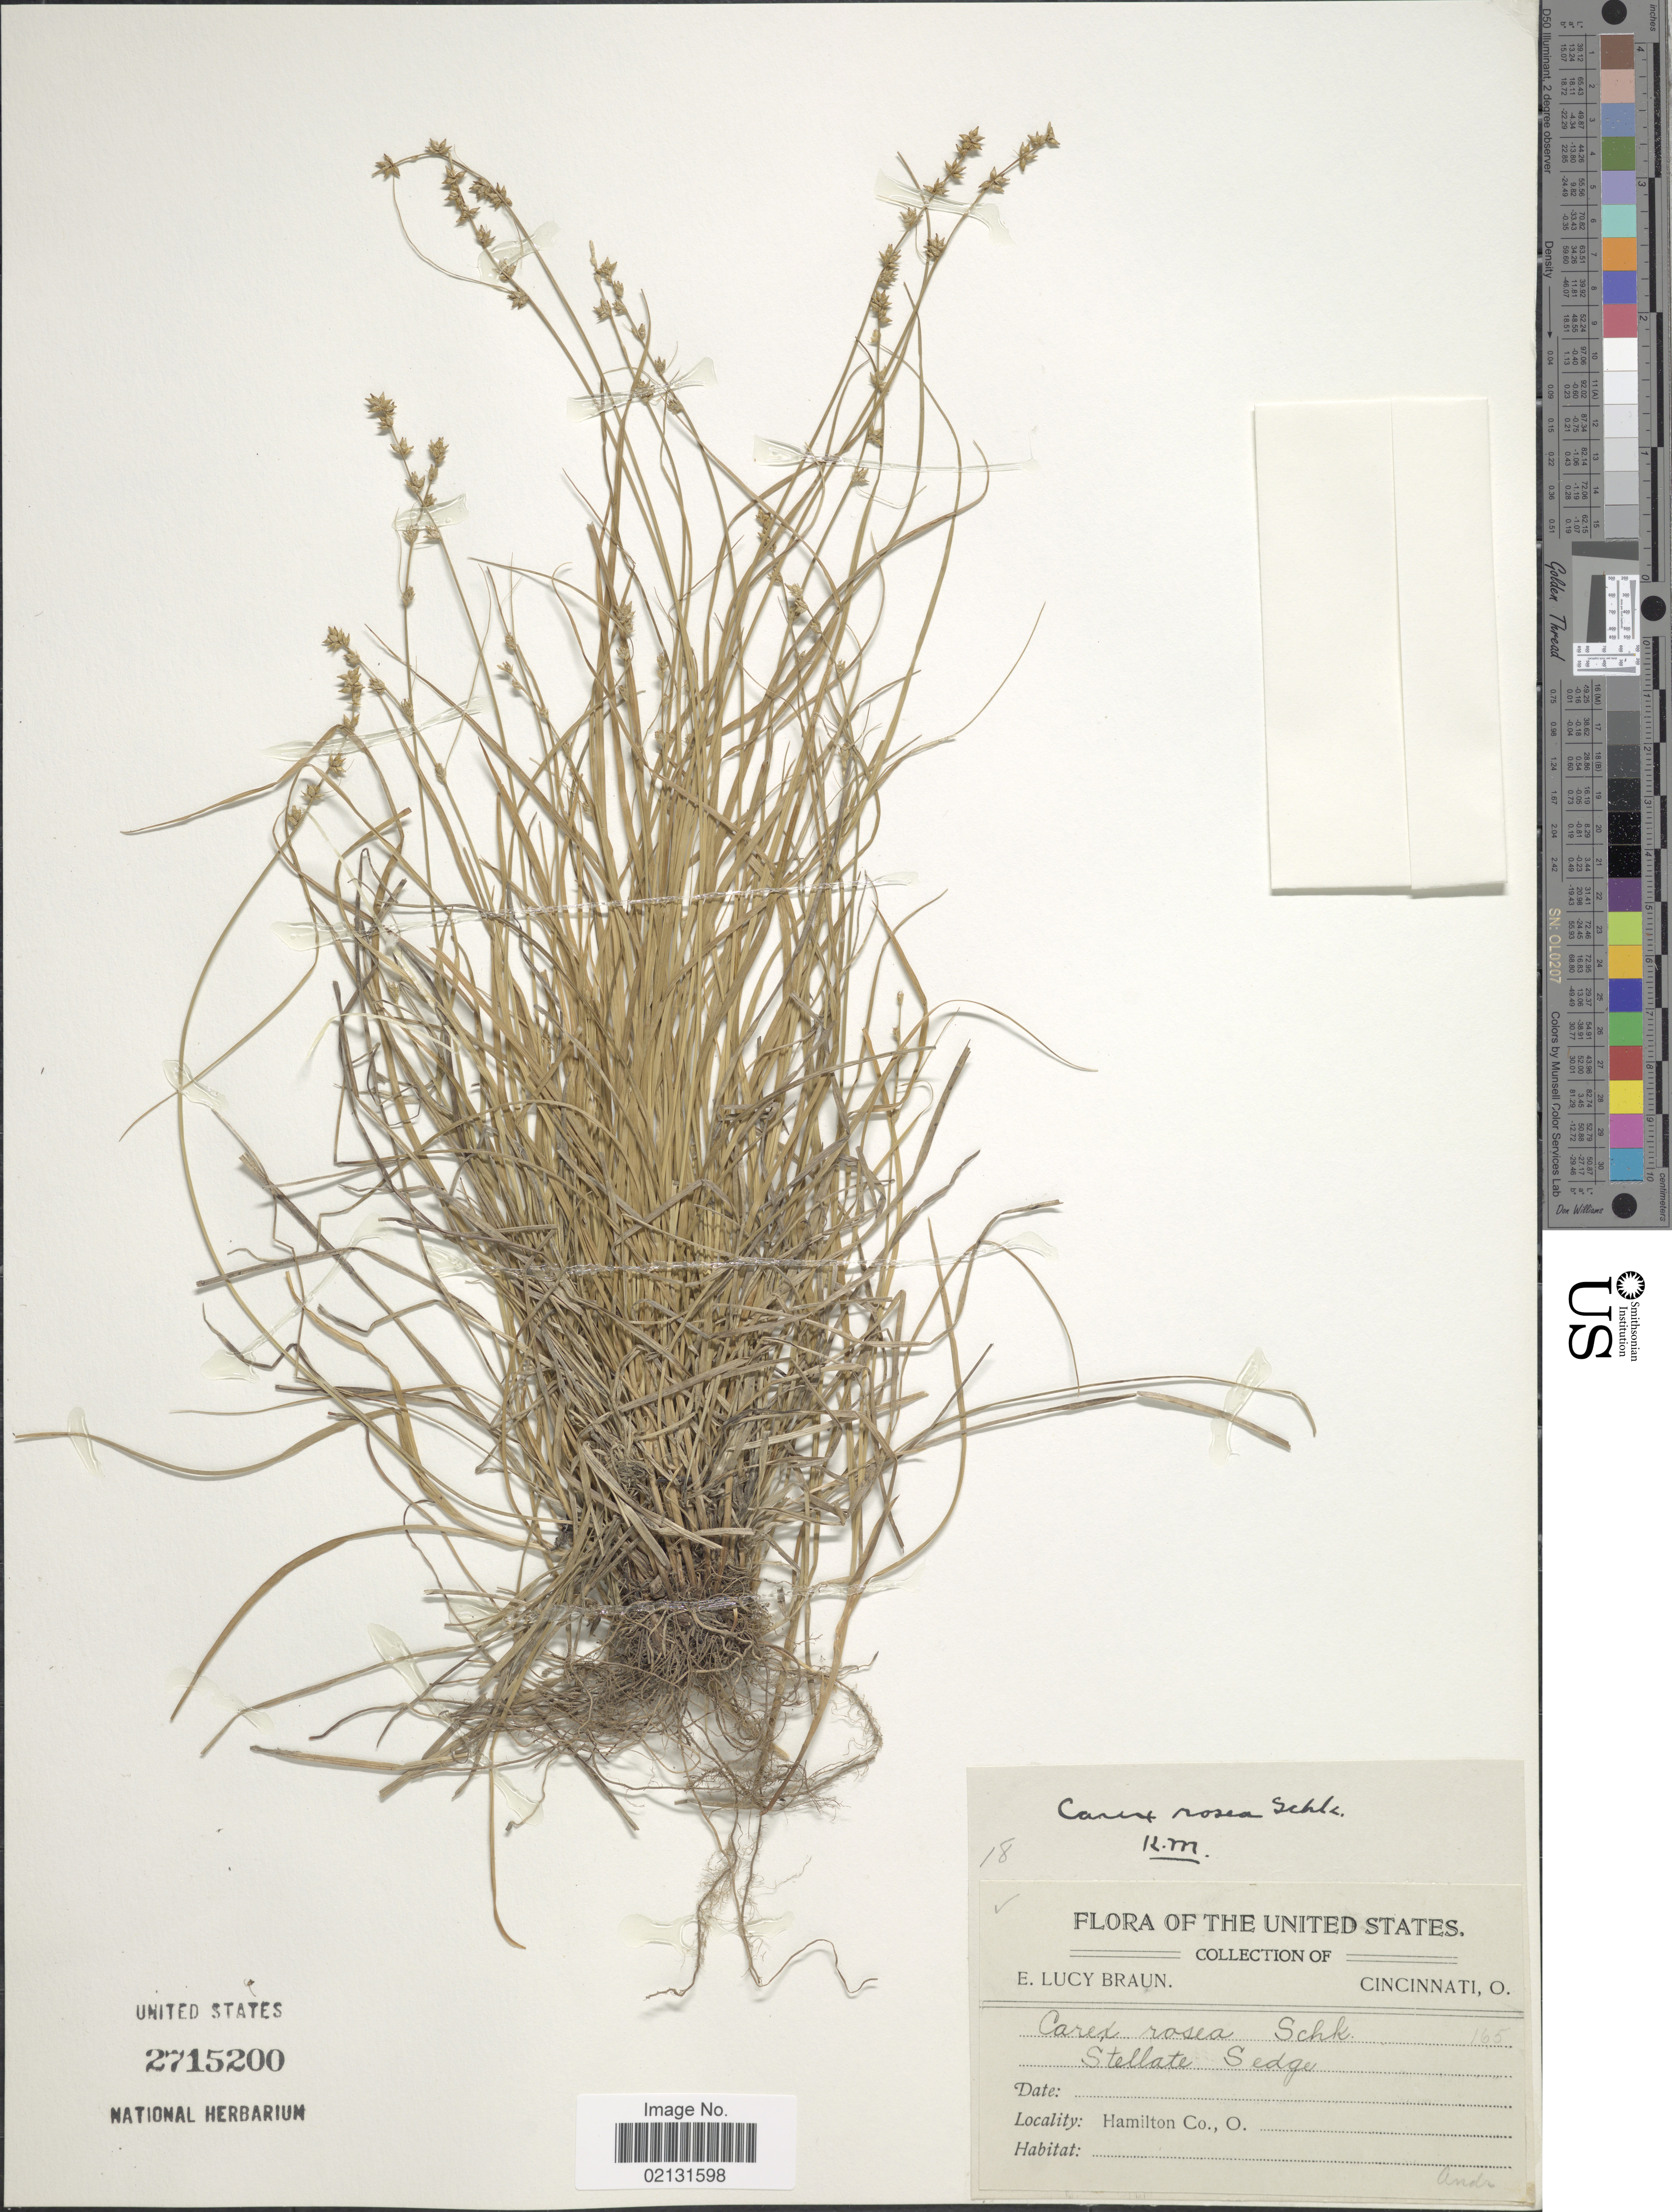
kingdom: Plantae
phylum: Tracheophyta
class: Liliopsida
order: Poales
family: Cyperaceae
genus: Carex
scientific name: Carex rosea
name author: Willd.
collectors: E. L. Braun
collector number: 165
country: United States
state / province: Ohio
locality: Stellate Sedge, Hamilton Co.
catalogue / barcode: US 2715200